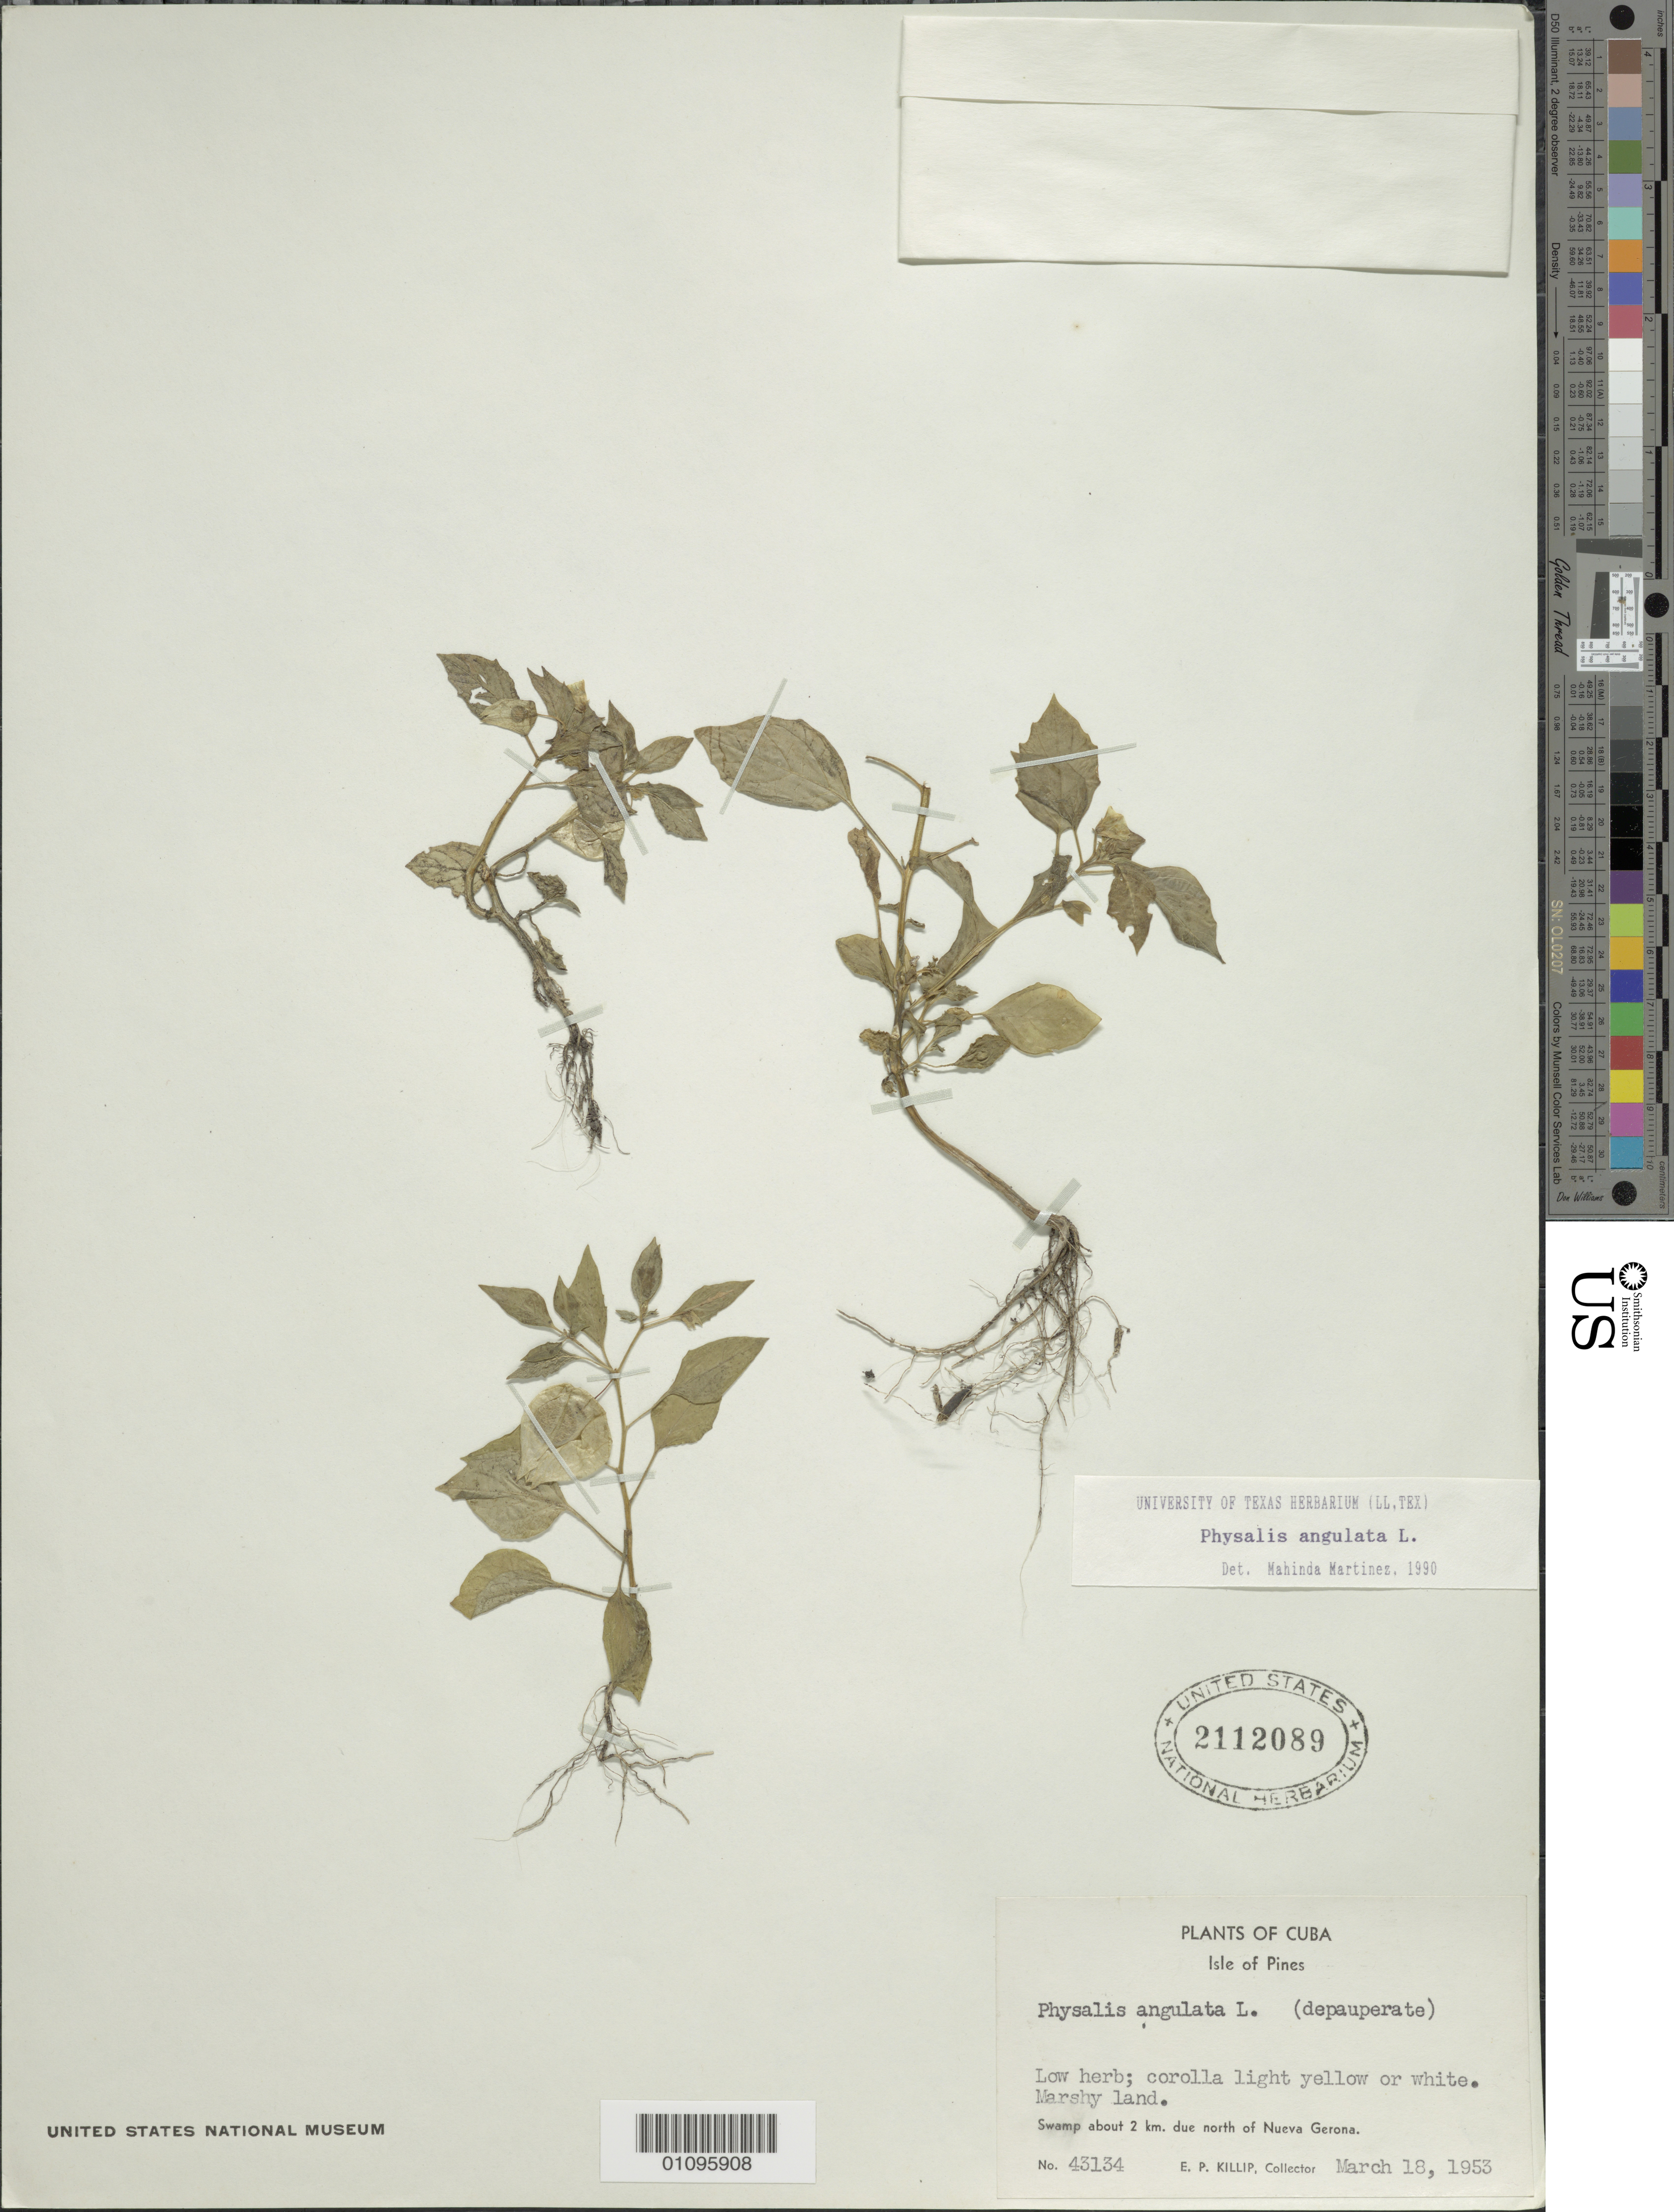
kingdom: Plantae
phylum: Tracheophyta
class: Magnoliopsida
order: Solanales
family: Solanaceae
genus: Physalis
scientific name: Physalis angulata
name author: L.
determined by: Martinez, M.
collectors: E. P. Killip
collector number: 43134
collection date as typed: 18 Mar 1953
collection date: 1953-03-18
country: Cuba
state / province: Isla de La Juventud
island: Isla de la Juventud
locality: Nueva Gerona, swamp about 2 km due N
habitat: Marshy land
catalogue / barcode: US 2112089